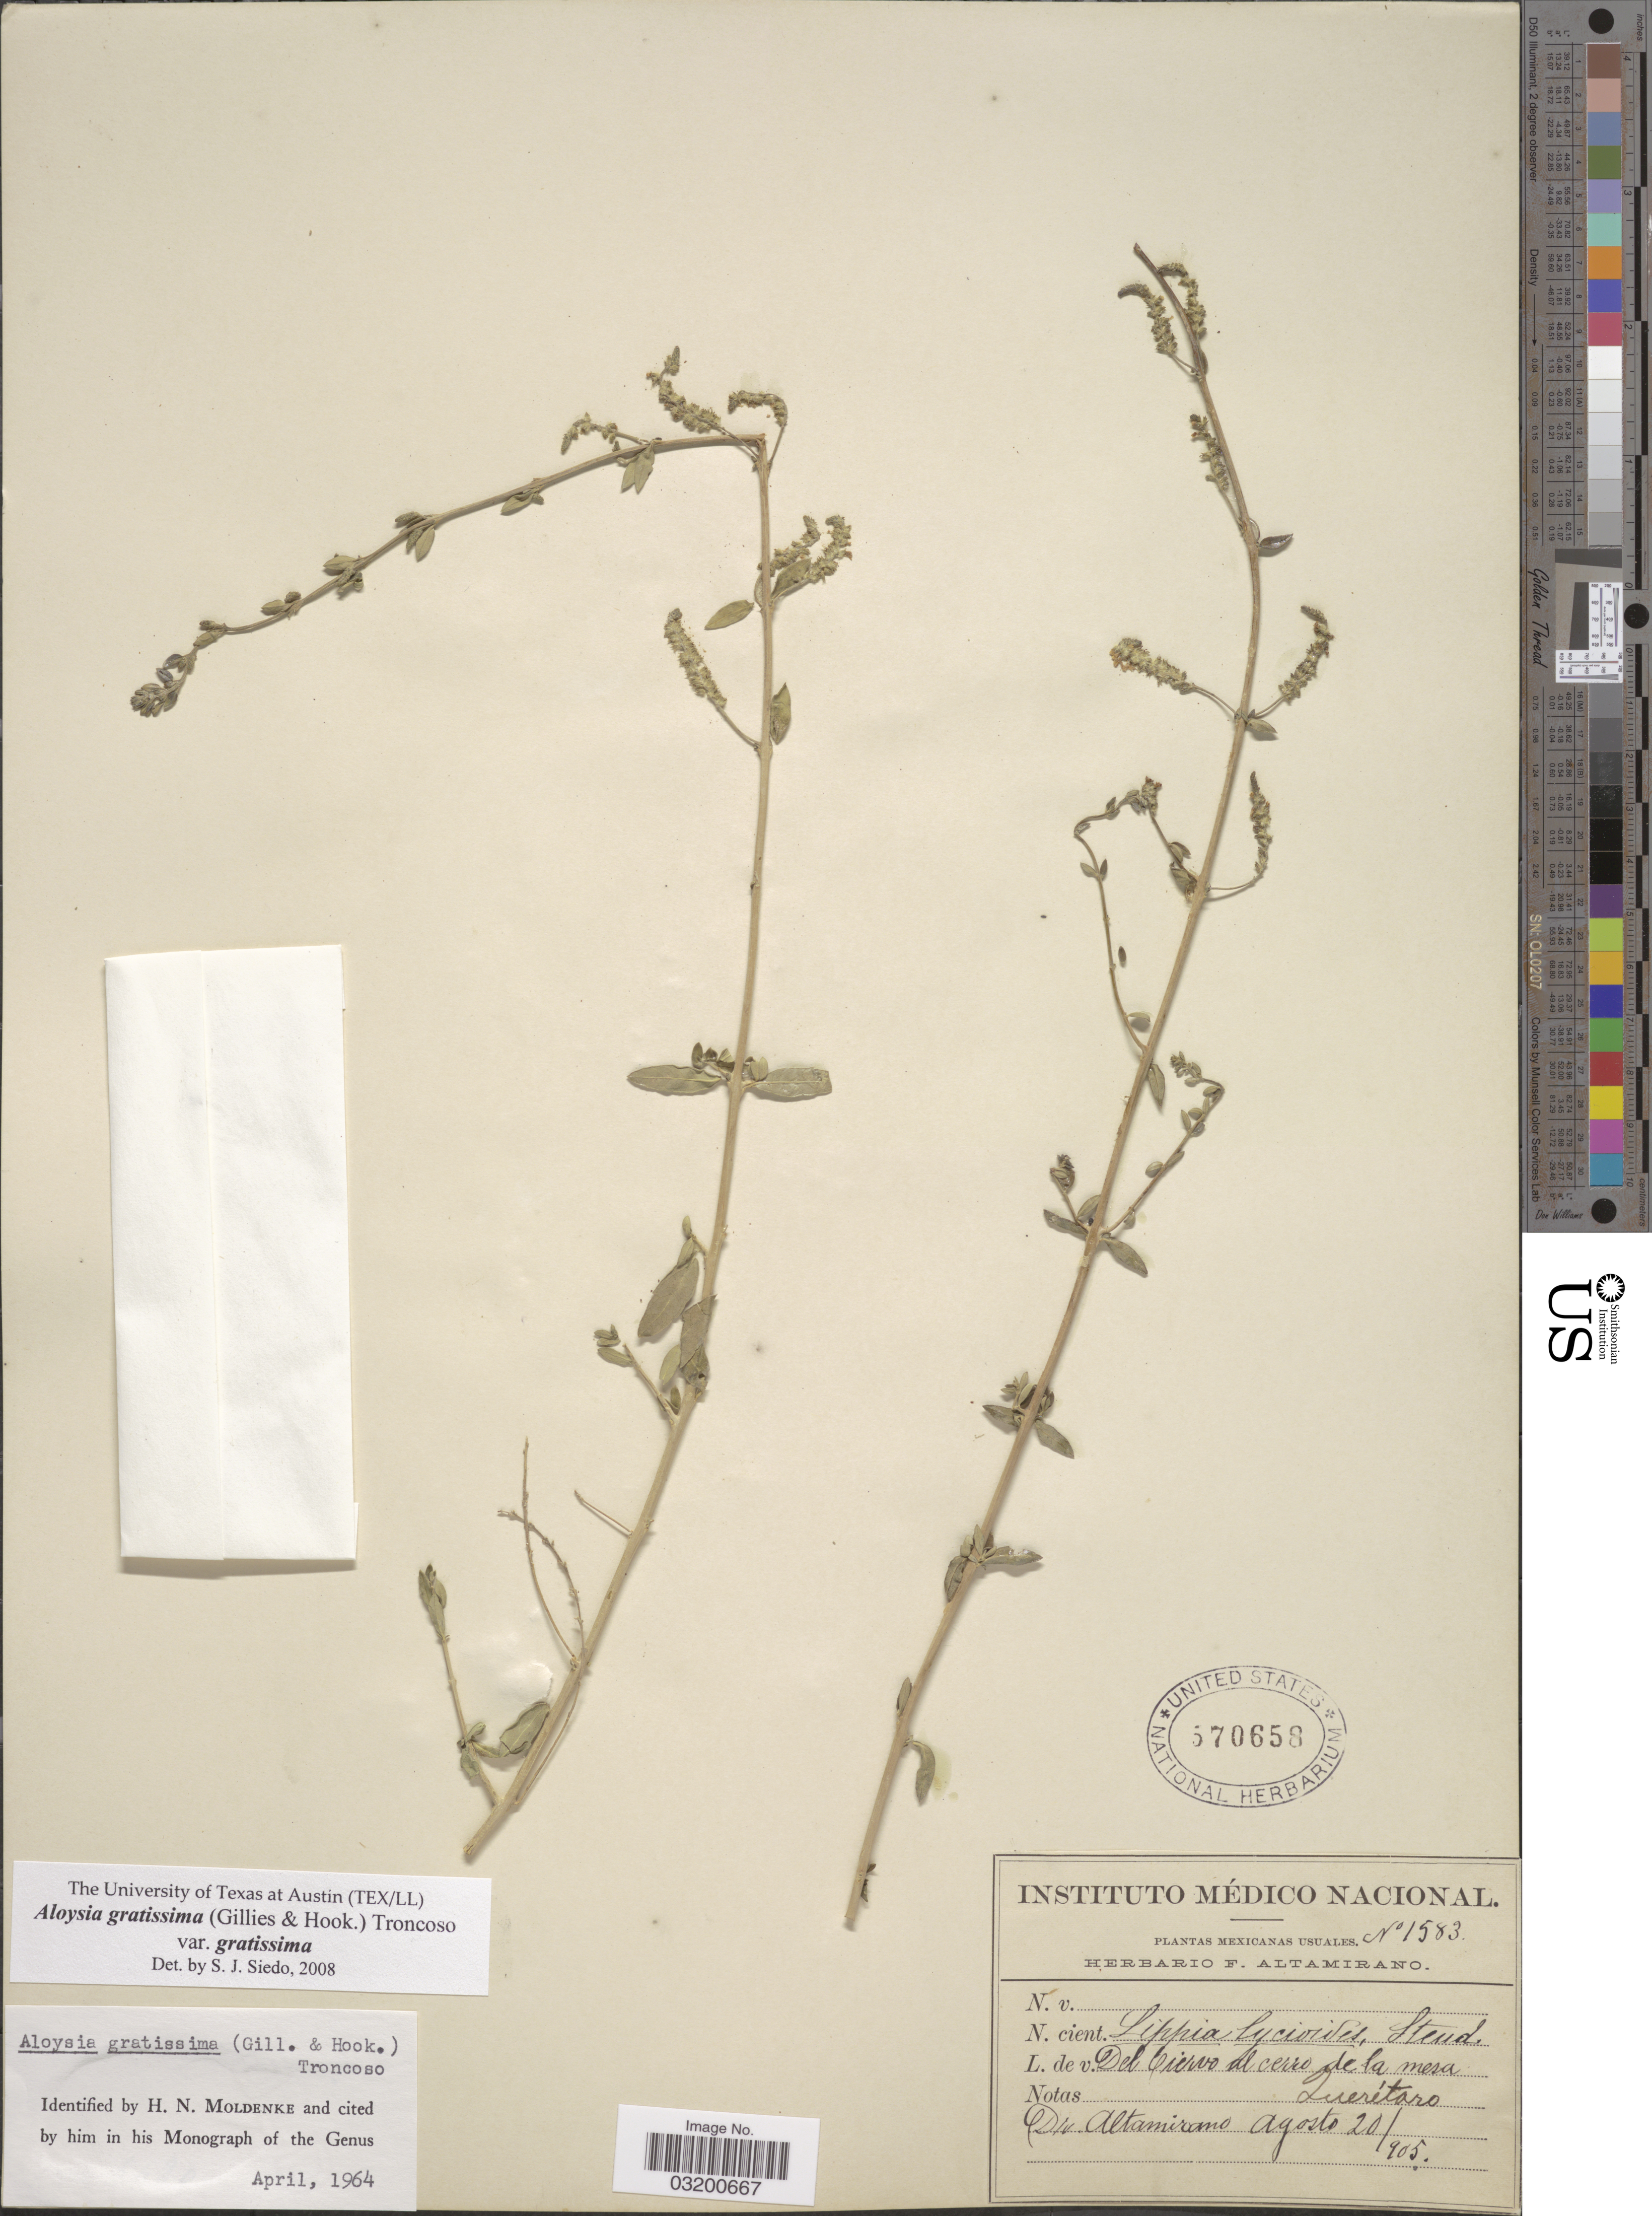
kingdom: Plantae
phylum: Tracheophyta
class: Magnoliopsida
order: Lamiales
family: Verbenaceae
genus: Aloysia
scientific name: Aloysia gratissima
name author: (Gillies & Hook.) Tronc.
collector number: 1583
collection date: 1905-08-20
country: Mexico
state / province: Querétaro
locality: Del Ciervo del cerro de la mesa.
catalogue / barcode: US 570658